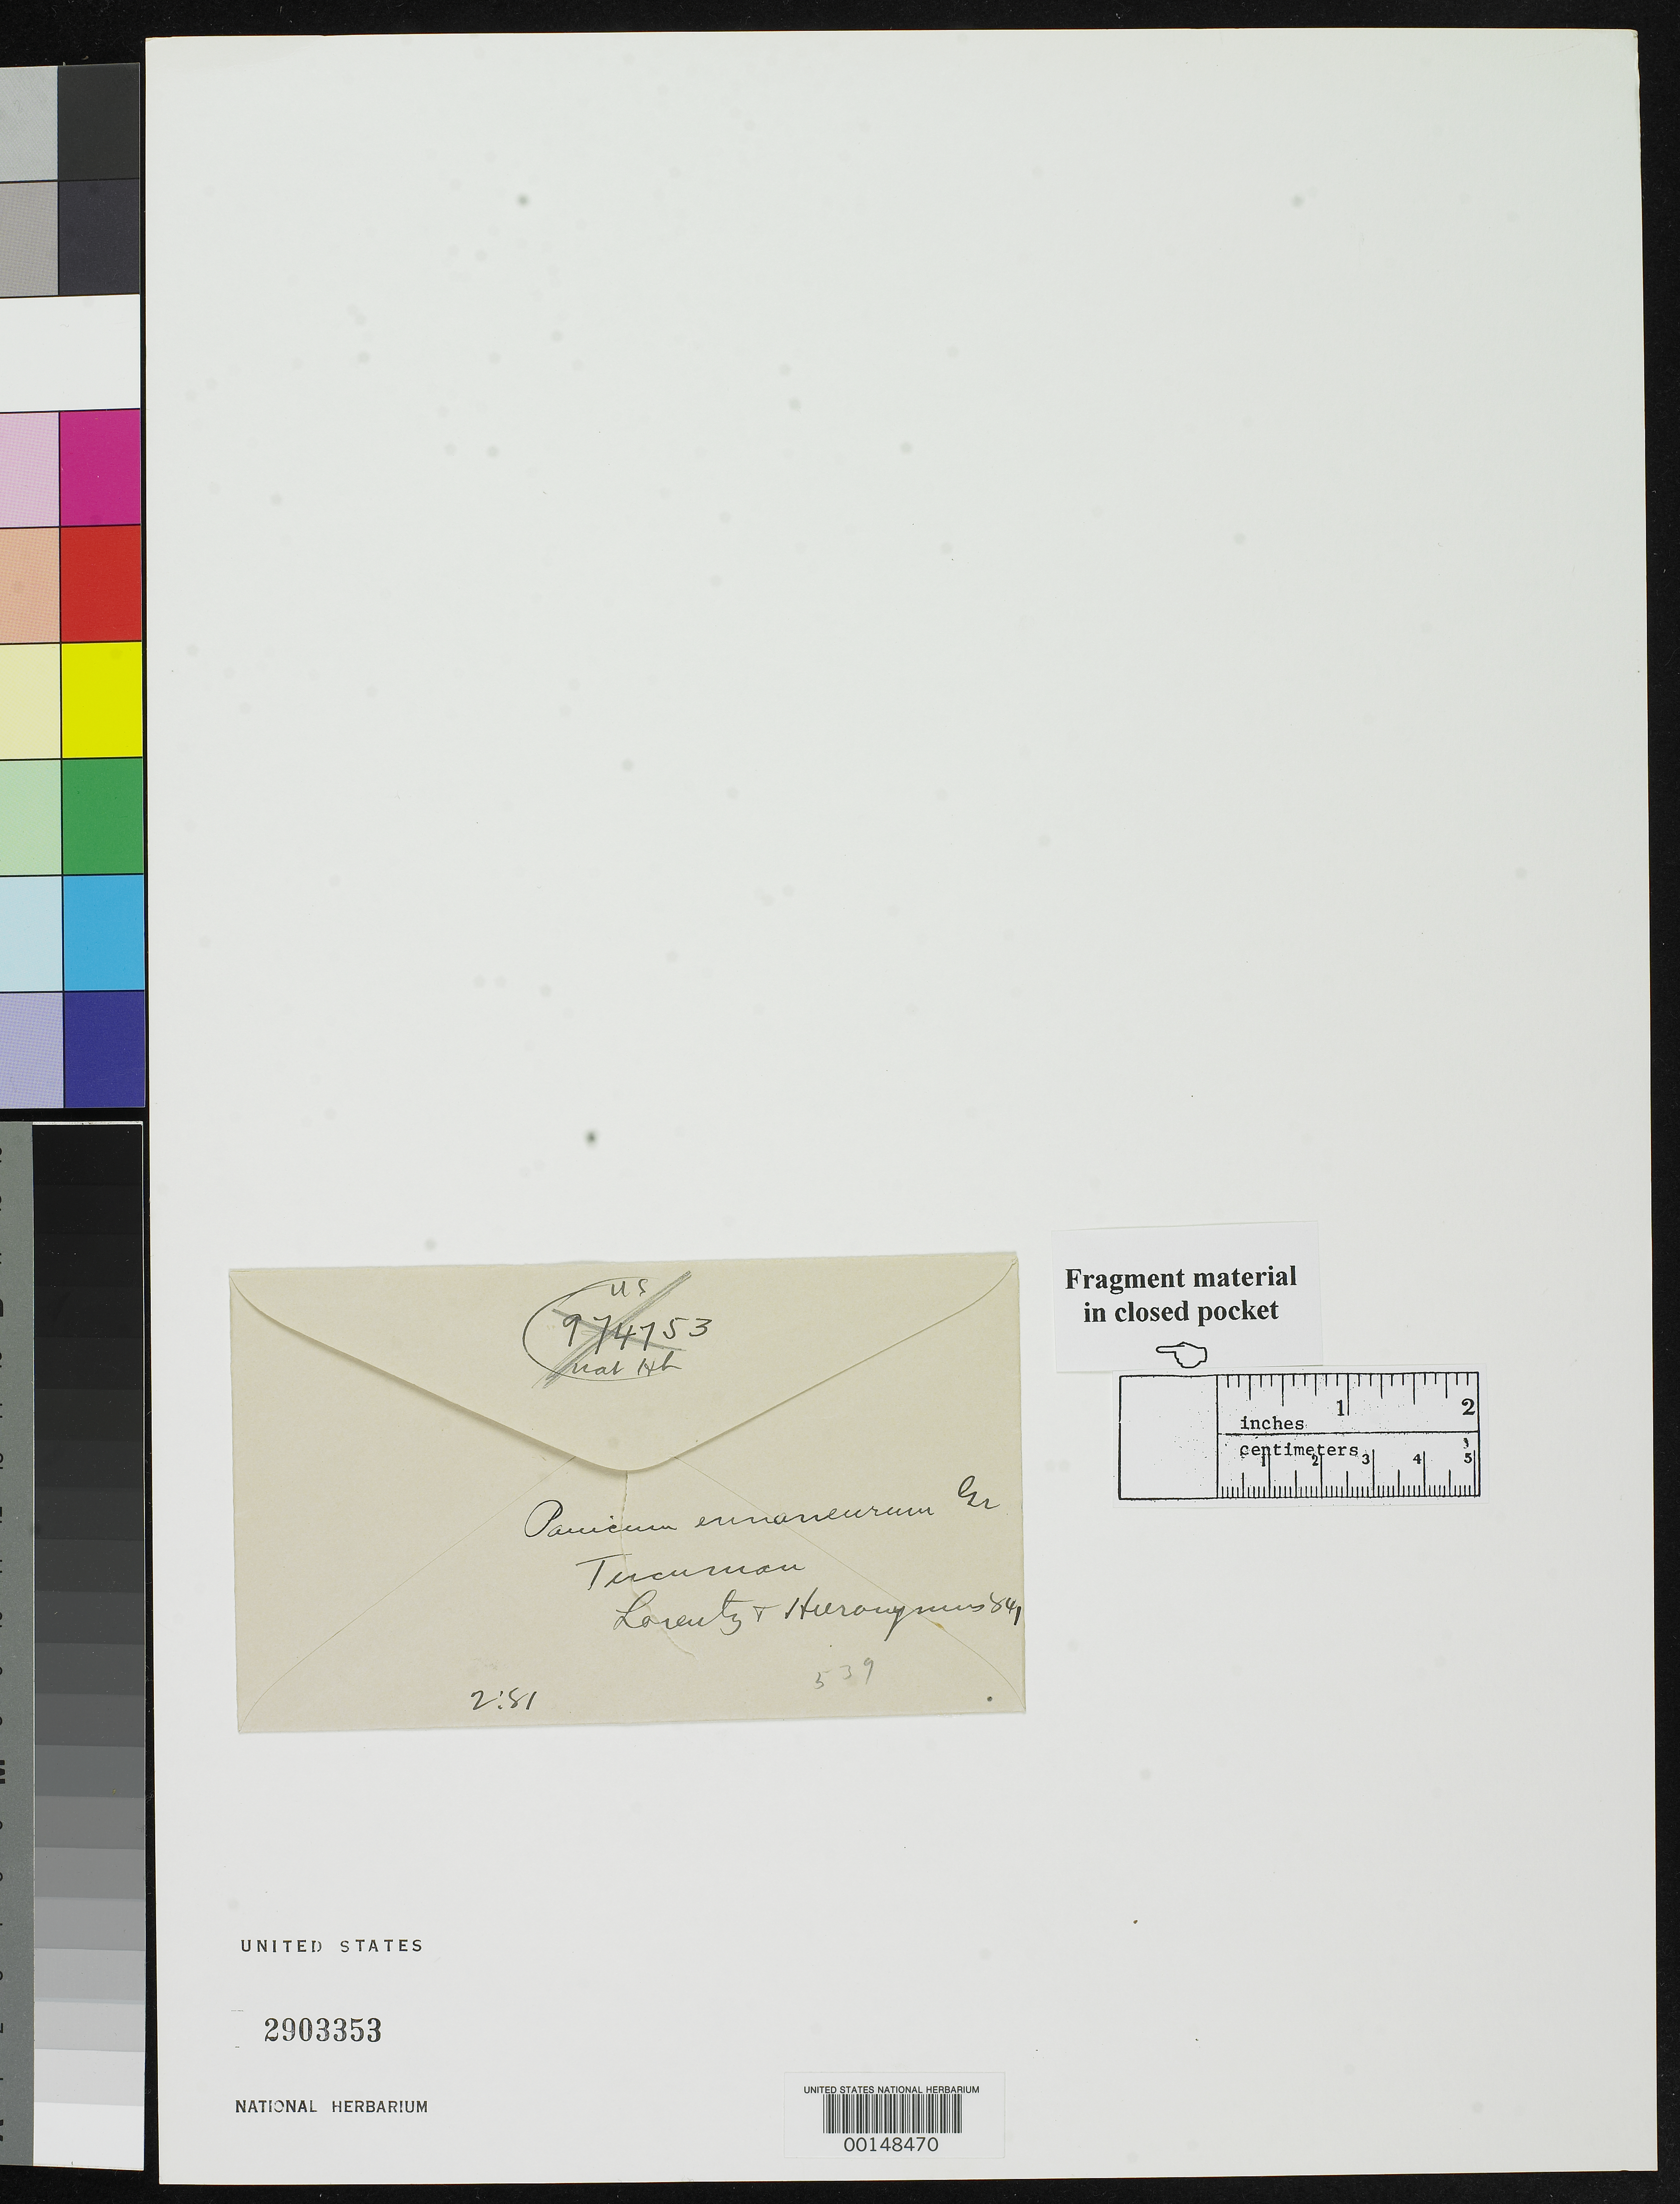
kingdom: Plantae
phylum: Tracheophyta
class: Liliopsida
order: Poales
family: Poaceae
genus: Panicum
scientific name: Panicum enneaneurum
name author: Griseb.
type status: Type Fragment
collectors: P. G. Lorentz & G. H. Hieronymus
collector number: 841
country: Argentina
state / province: Tucumán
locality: Near Siamban.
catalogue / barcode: US 2903353